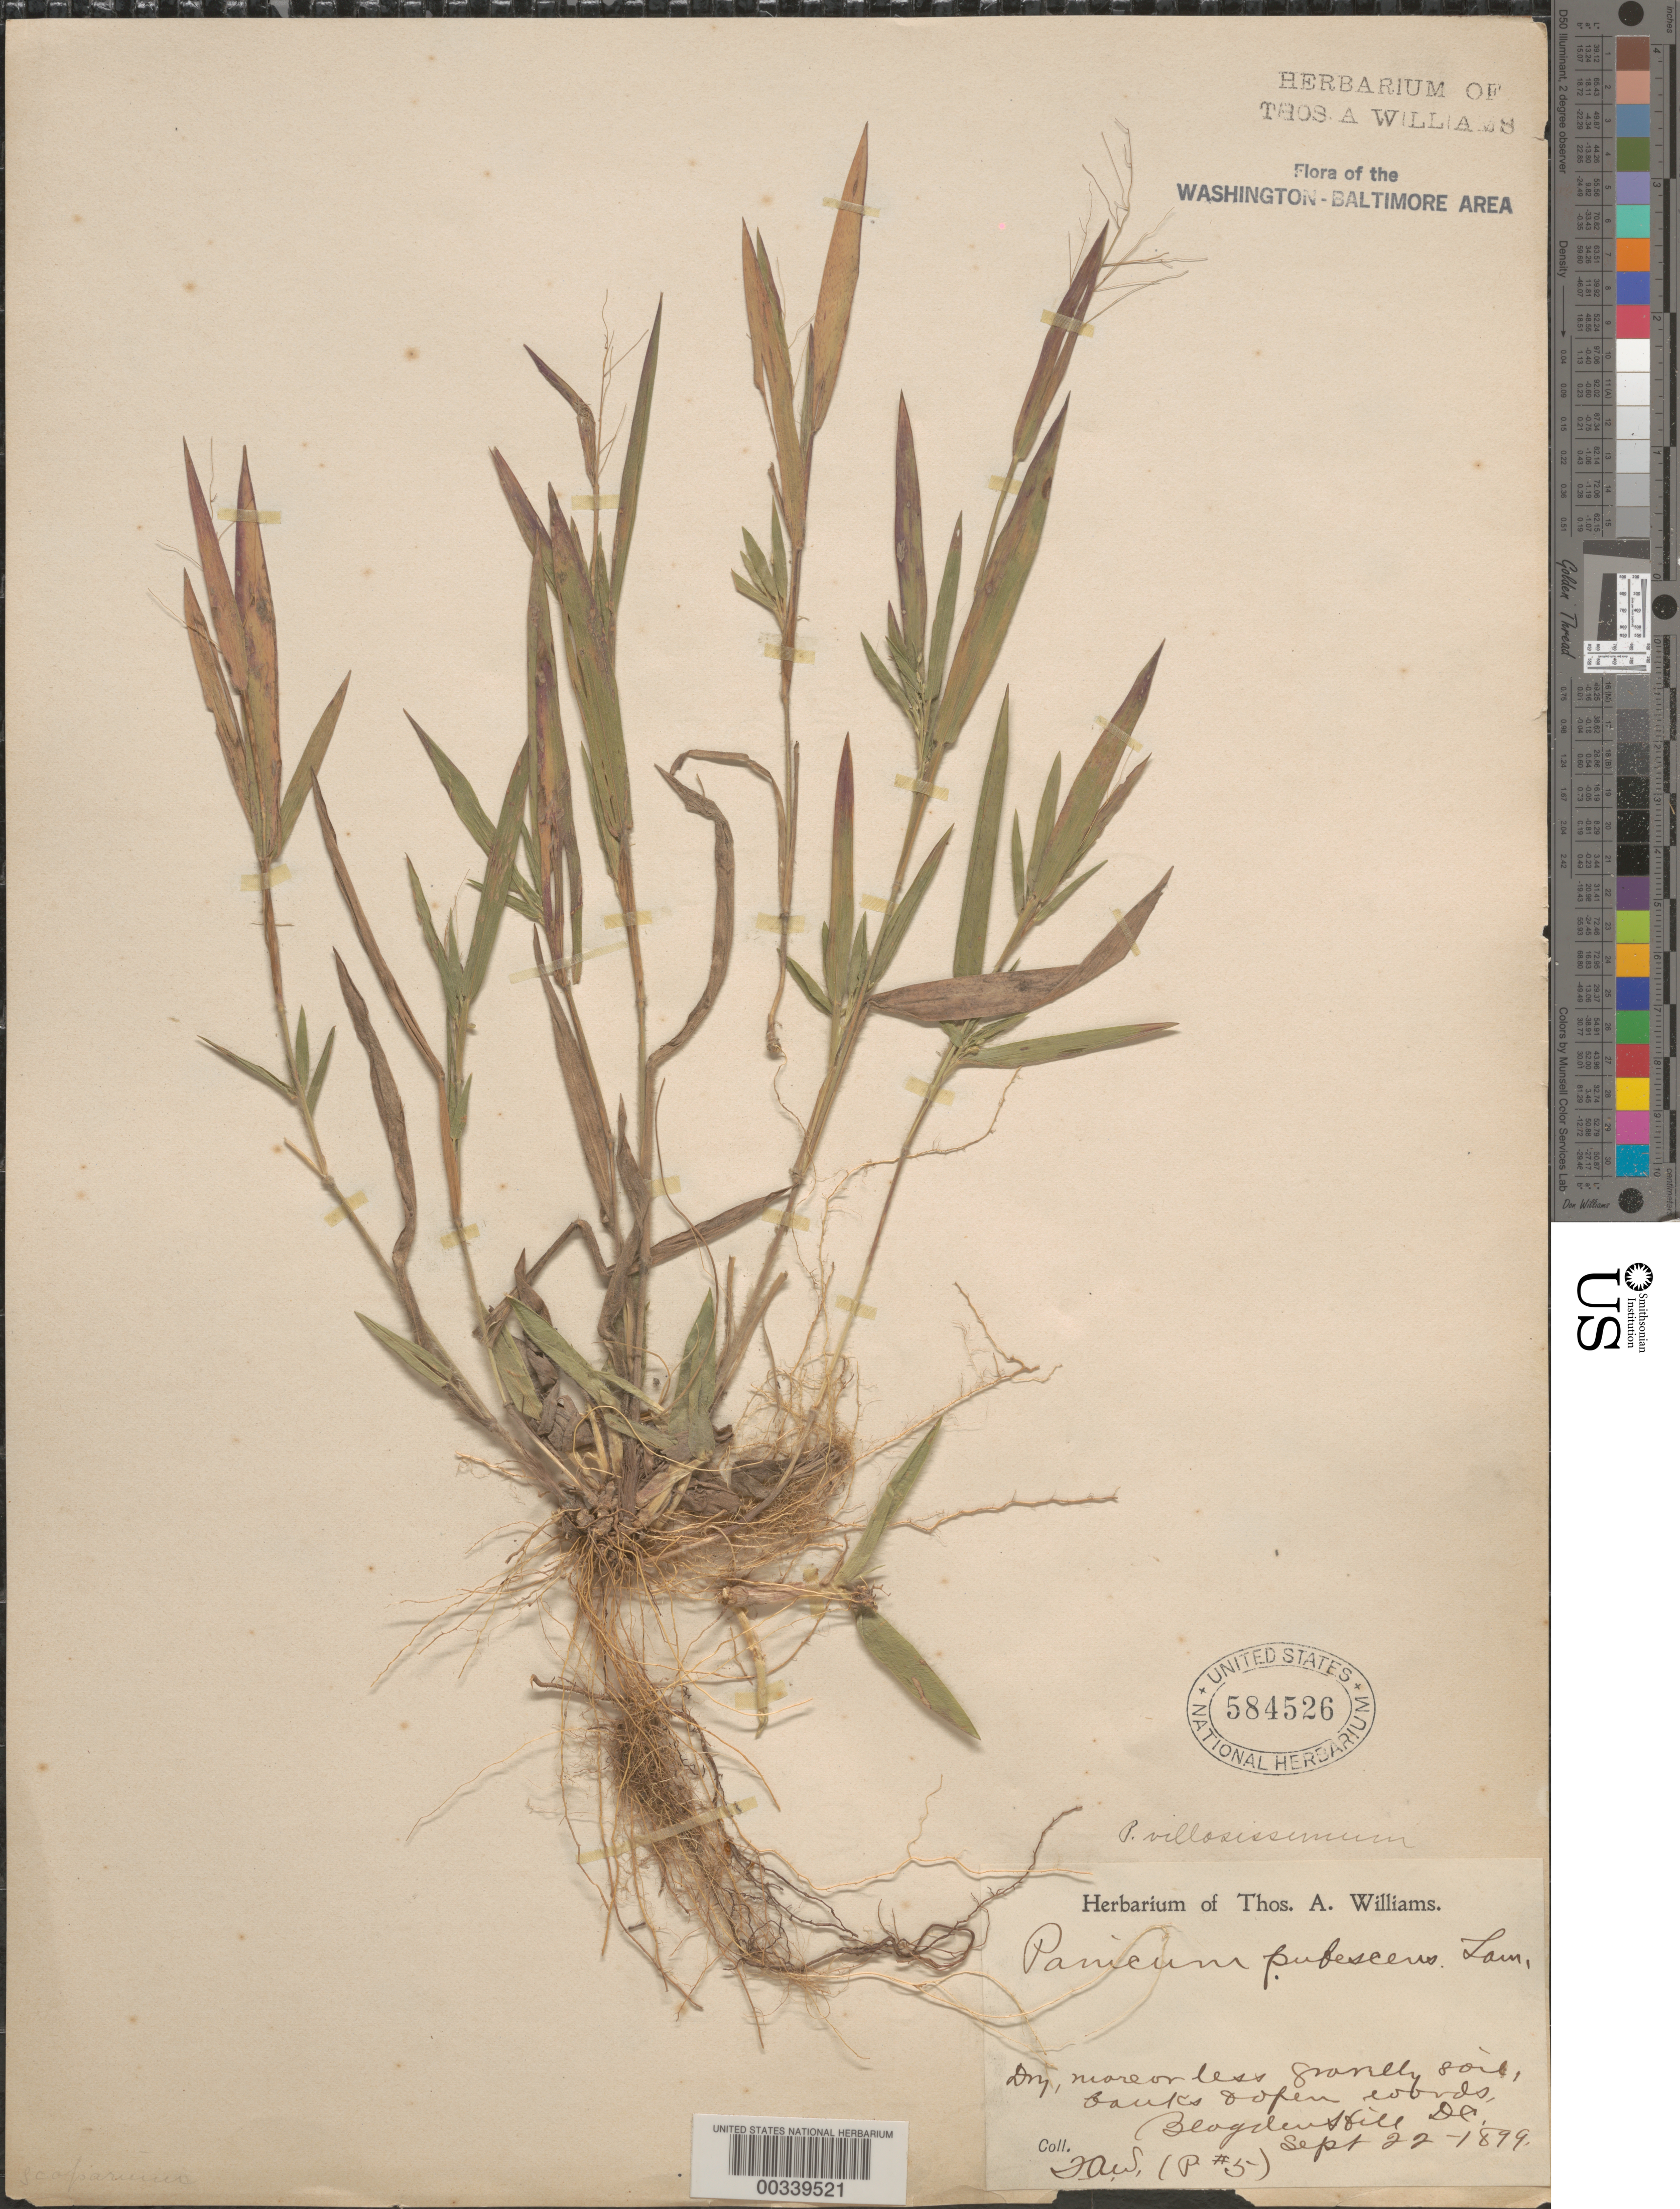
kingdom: Plantae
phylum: Tracheophyta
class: Liliopsida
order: Poales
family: Poaceae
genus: Dichanthelium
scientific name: Dichanthelium ovale subsp. villosissimum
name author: (Nash) Freckmann & Lelong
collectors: T. A. Williams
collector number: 5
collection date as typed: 22 Sep 1899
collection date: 1899-09-22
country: United States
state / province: District of Columbia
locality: Blagden Hill Rock Creek Park and Vicinity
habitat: Dry, more or less gravelly soil, banks and open woods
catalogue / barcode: US 584526